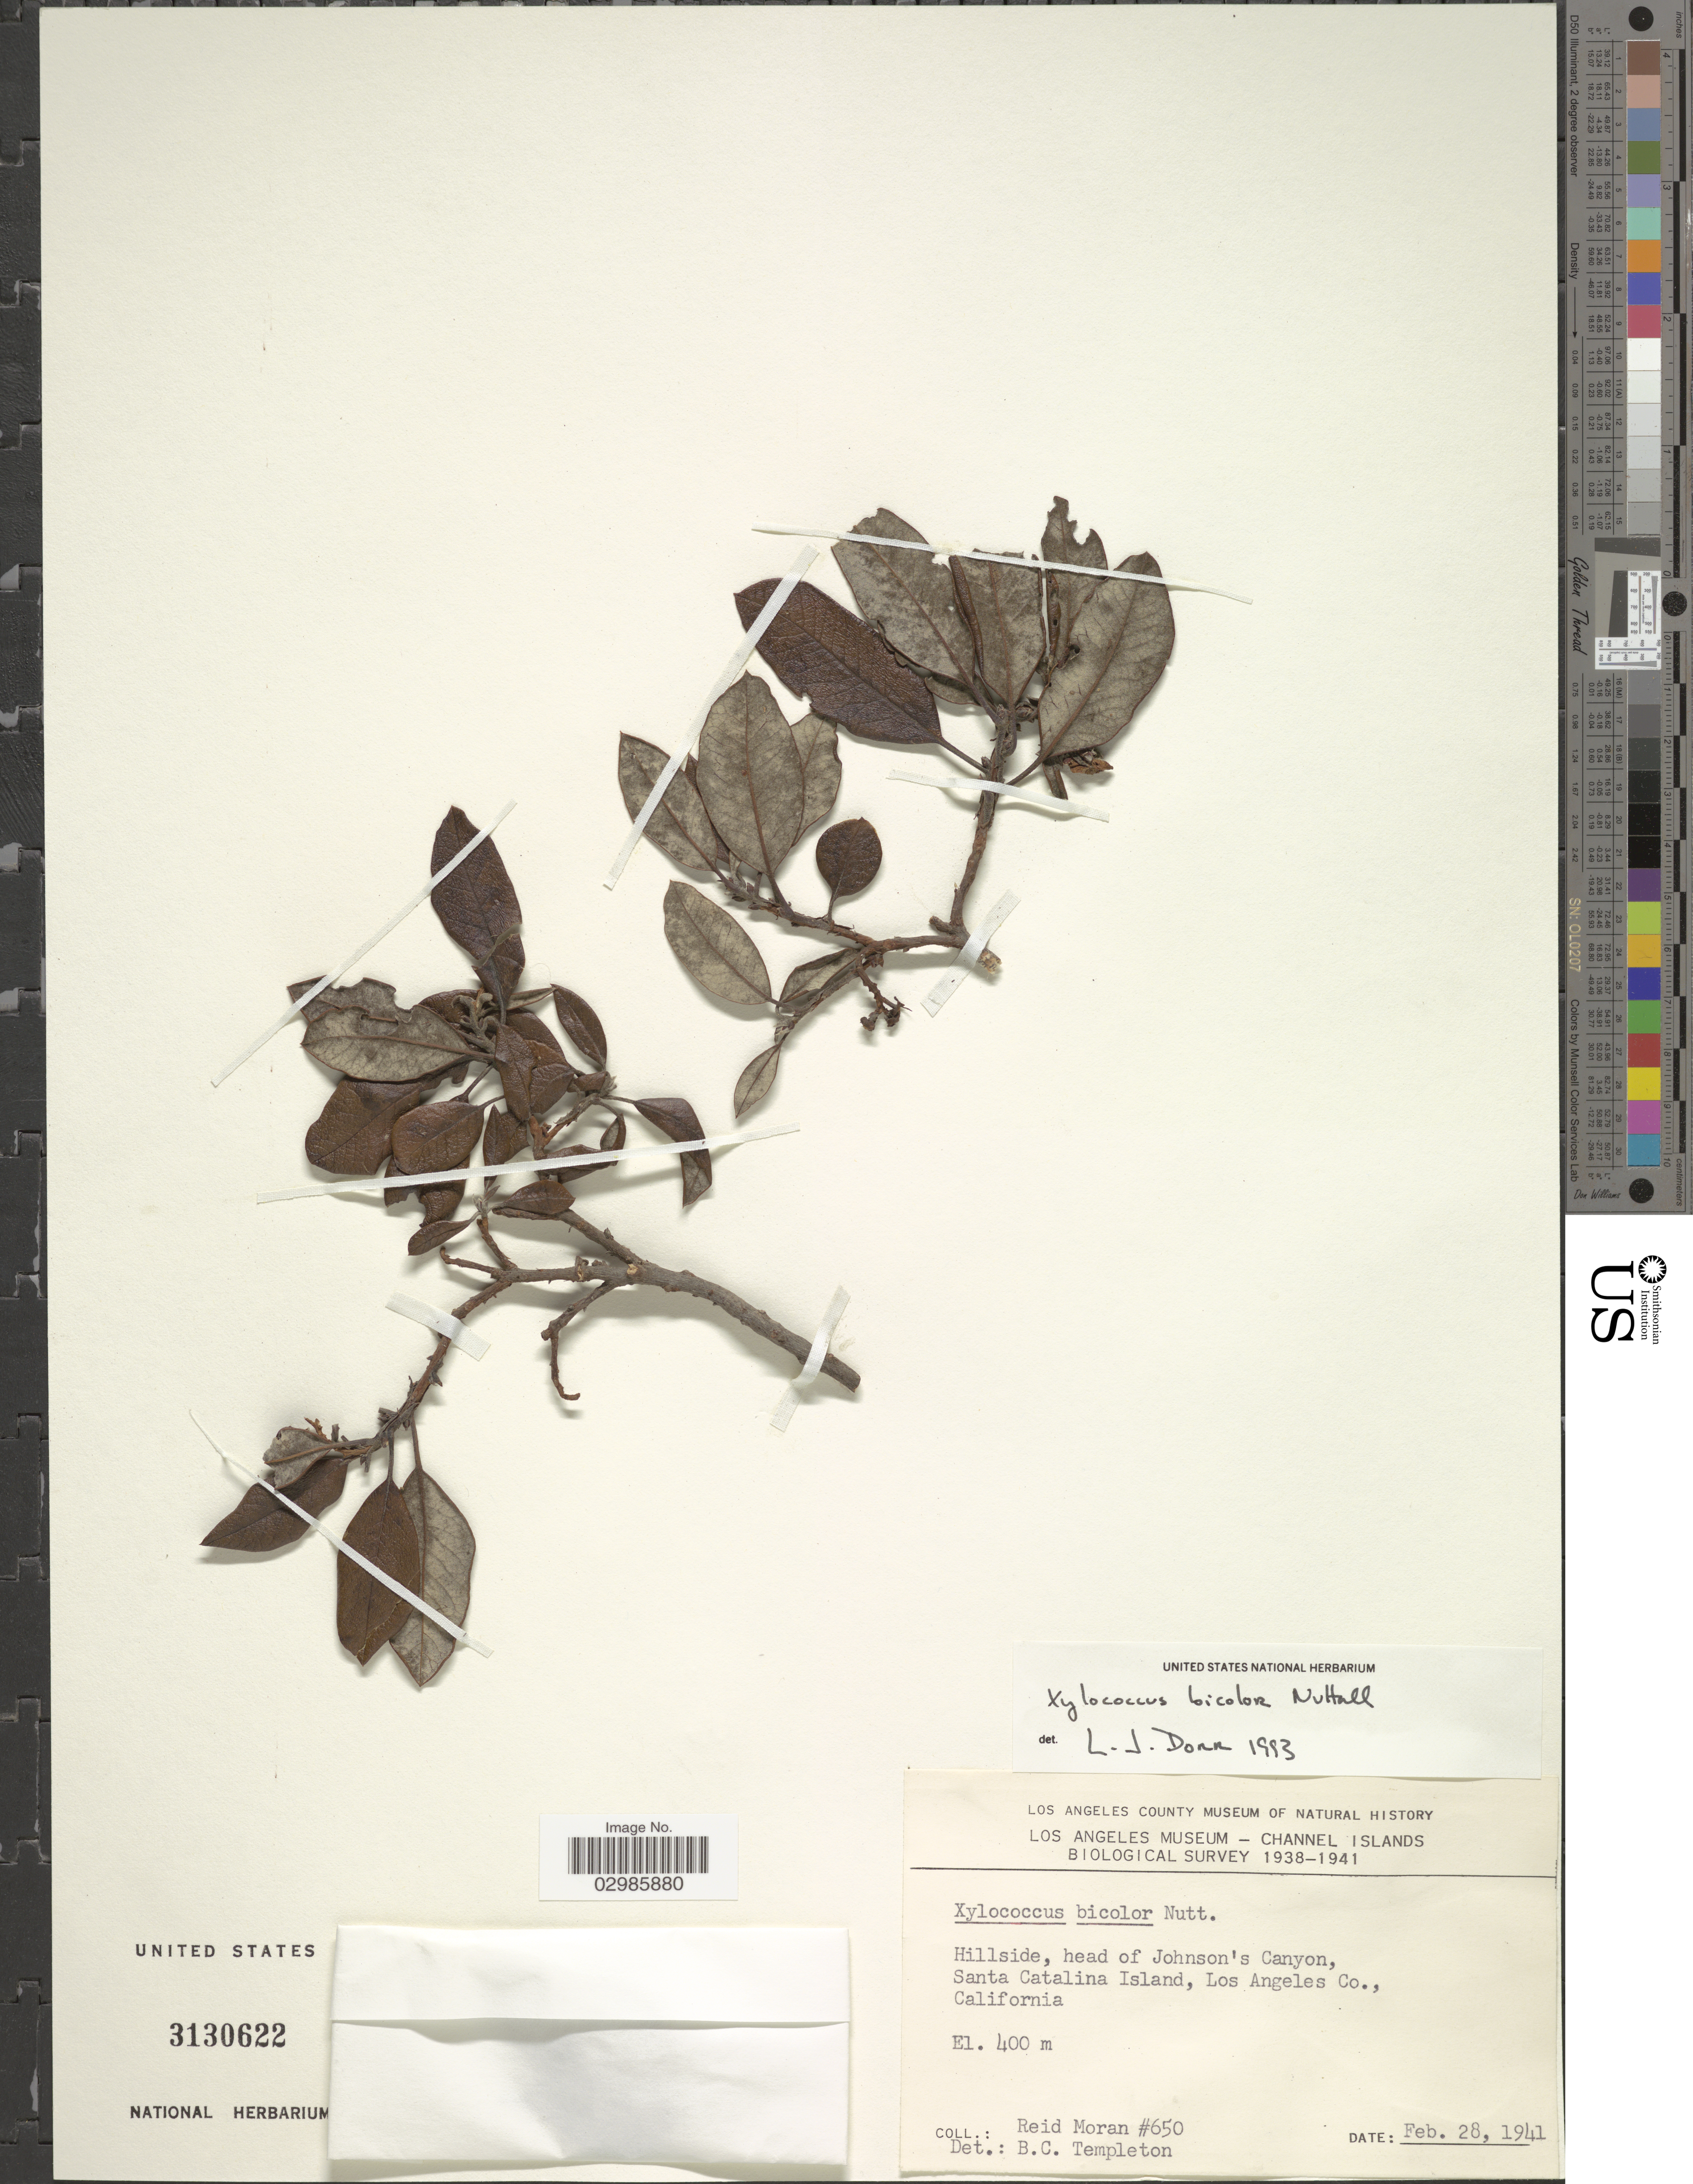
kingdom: Plantae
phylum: Tracheophyta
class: Magnoliopsida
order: Ericales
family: Ericaceae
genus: Xylococcus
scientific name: Xylococcus bicolor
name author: Nutt.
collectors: R. V. Moran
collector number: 650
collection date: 1941-02-28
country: United States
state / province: California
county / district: Los Angeles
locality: Hillside, head of Johnson's Canyon, Santa Catalina Island, Los Angeles Co.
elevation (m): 400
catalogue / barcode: US 3130622